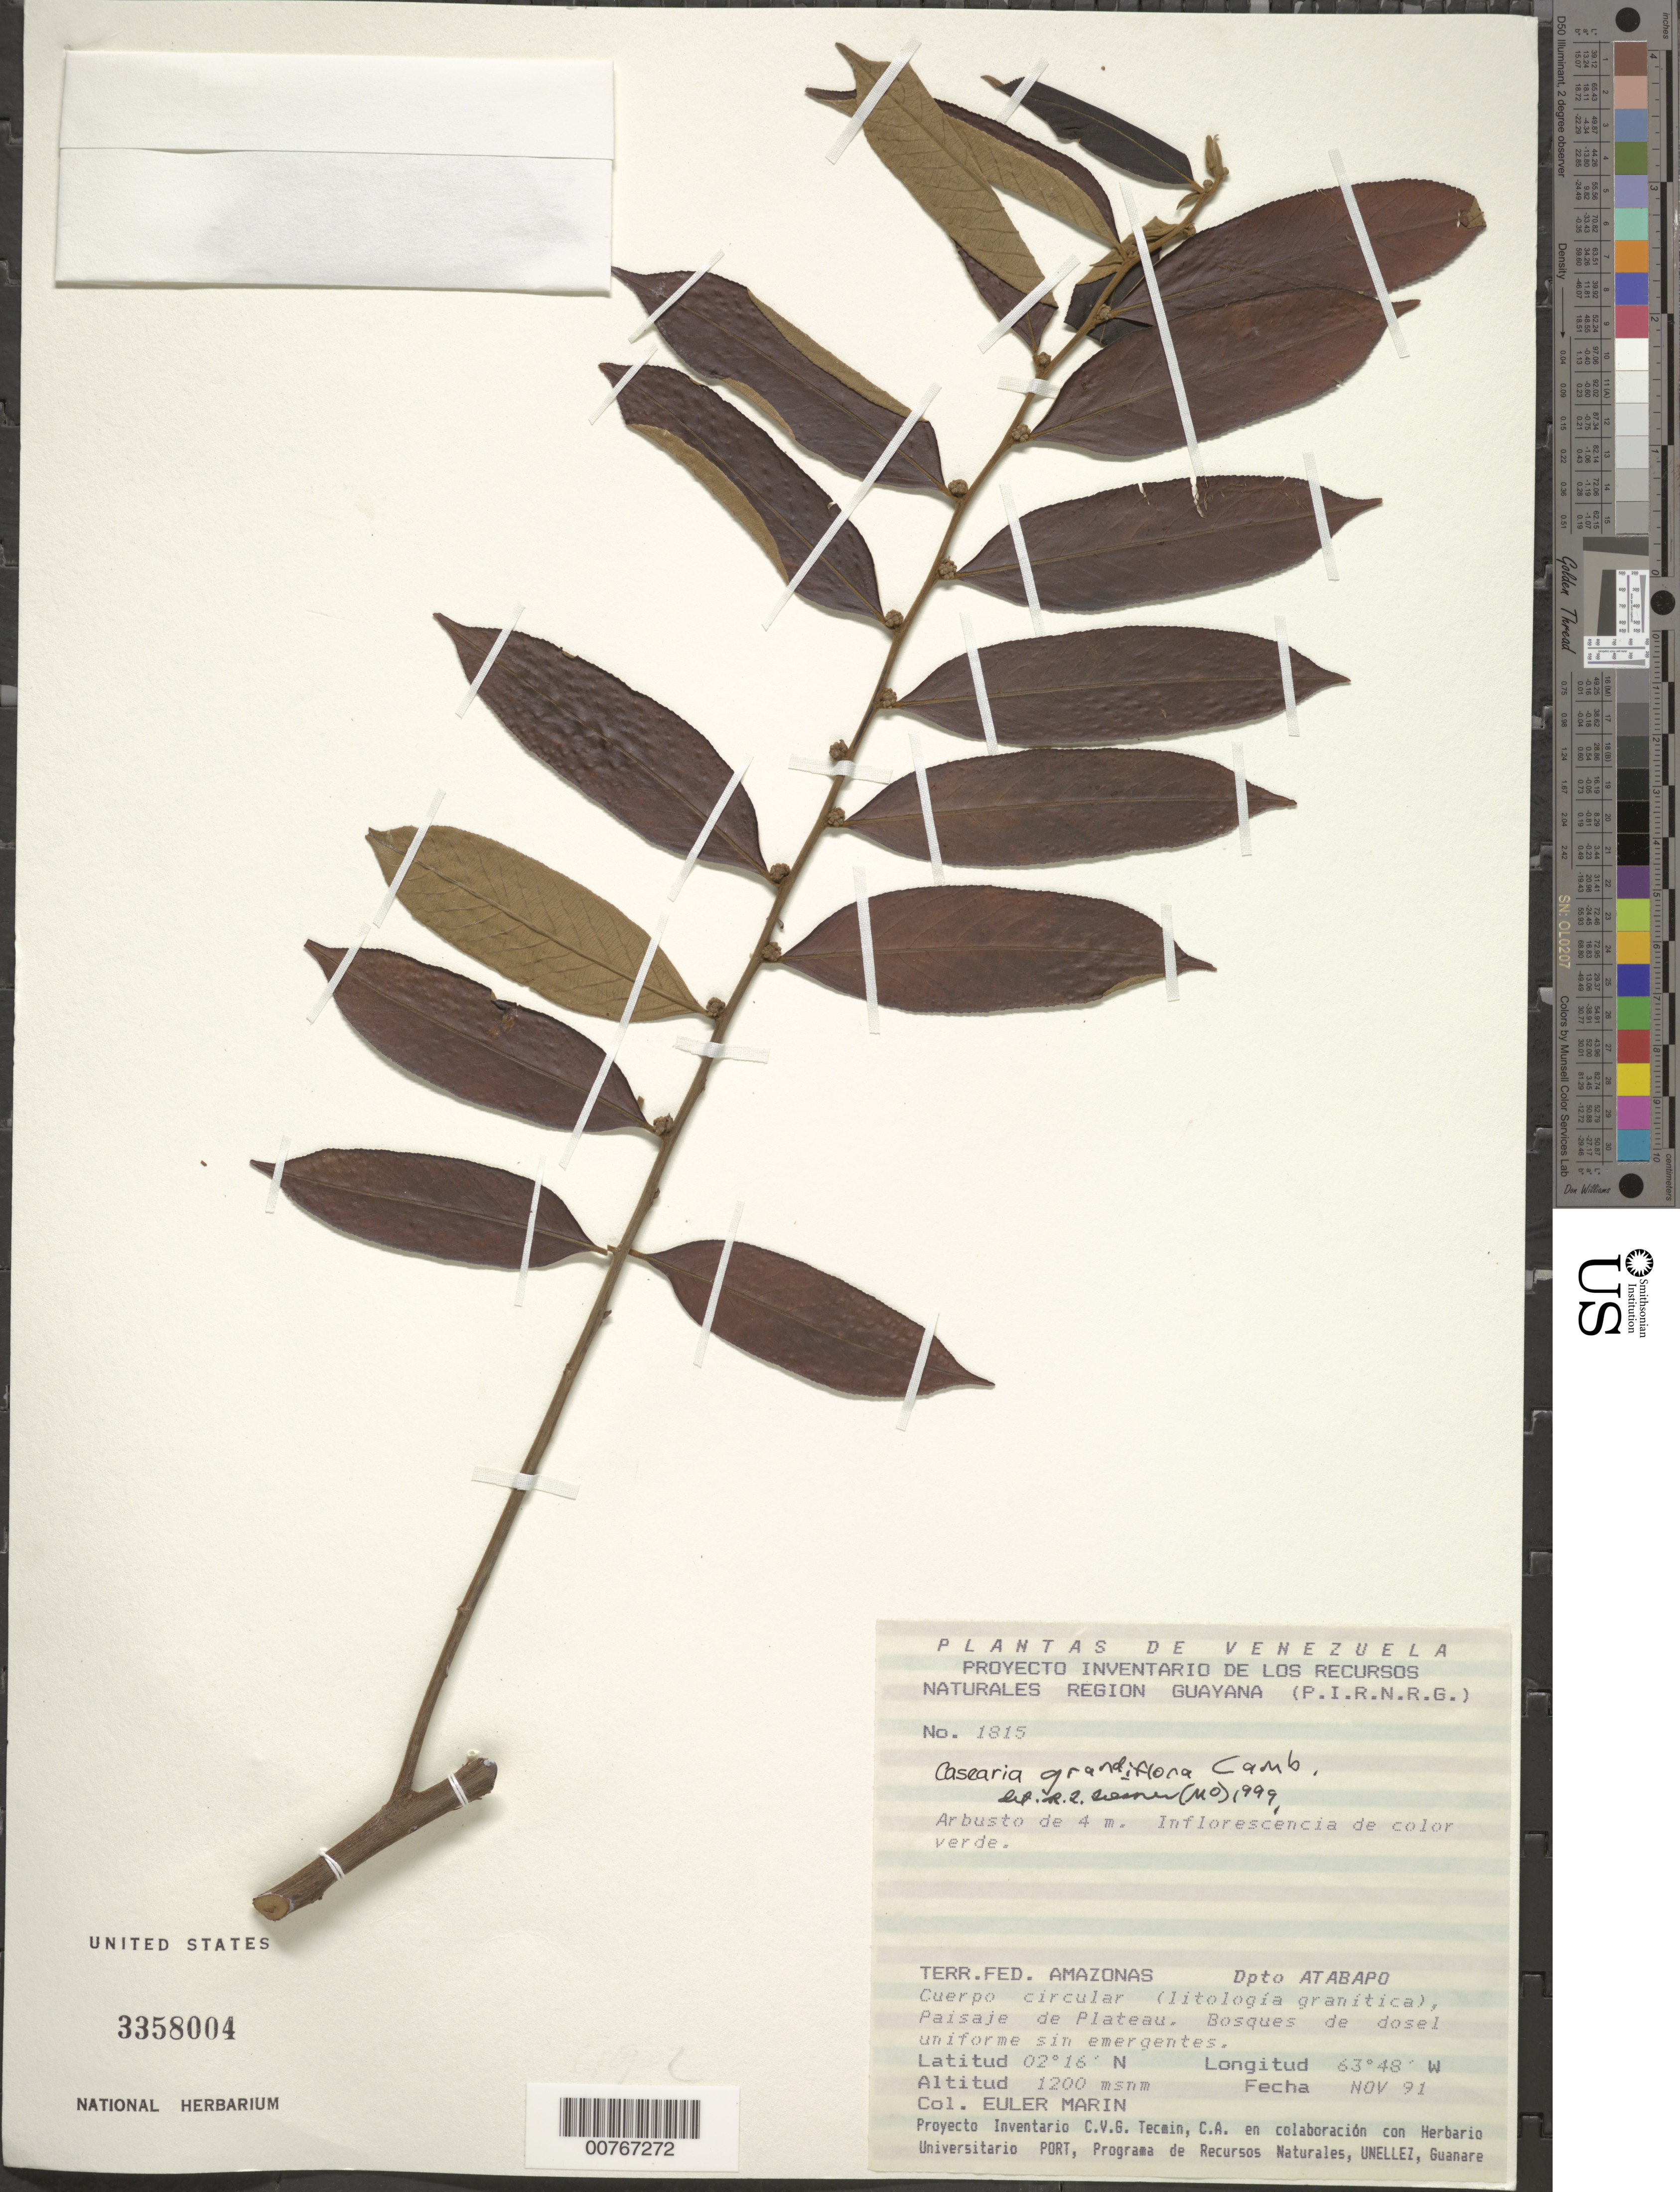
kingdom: Plantae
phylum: Tracheophyta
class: Magnoliopsida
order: Malpighiales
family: Salicaceae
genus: Casearia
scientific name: Casearia grandiflora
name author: Cambess.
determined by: Liesner, R. L.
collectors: E. Marin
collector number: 1815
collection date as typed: Nov-91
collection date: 1991-11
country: Venezuela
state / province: Amazonas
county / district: Atabapo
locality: Paisaje de Plateau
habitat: Bosques de dosel uniforme sin emergentes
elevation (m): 1200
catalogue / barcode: US 3358004